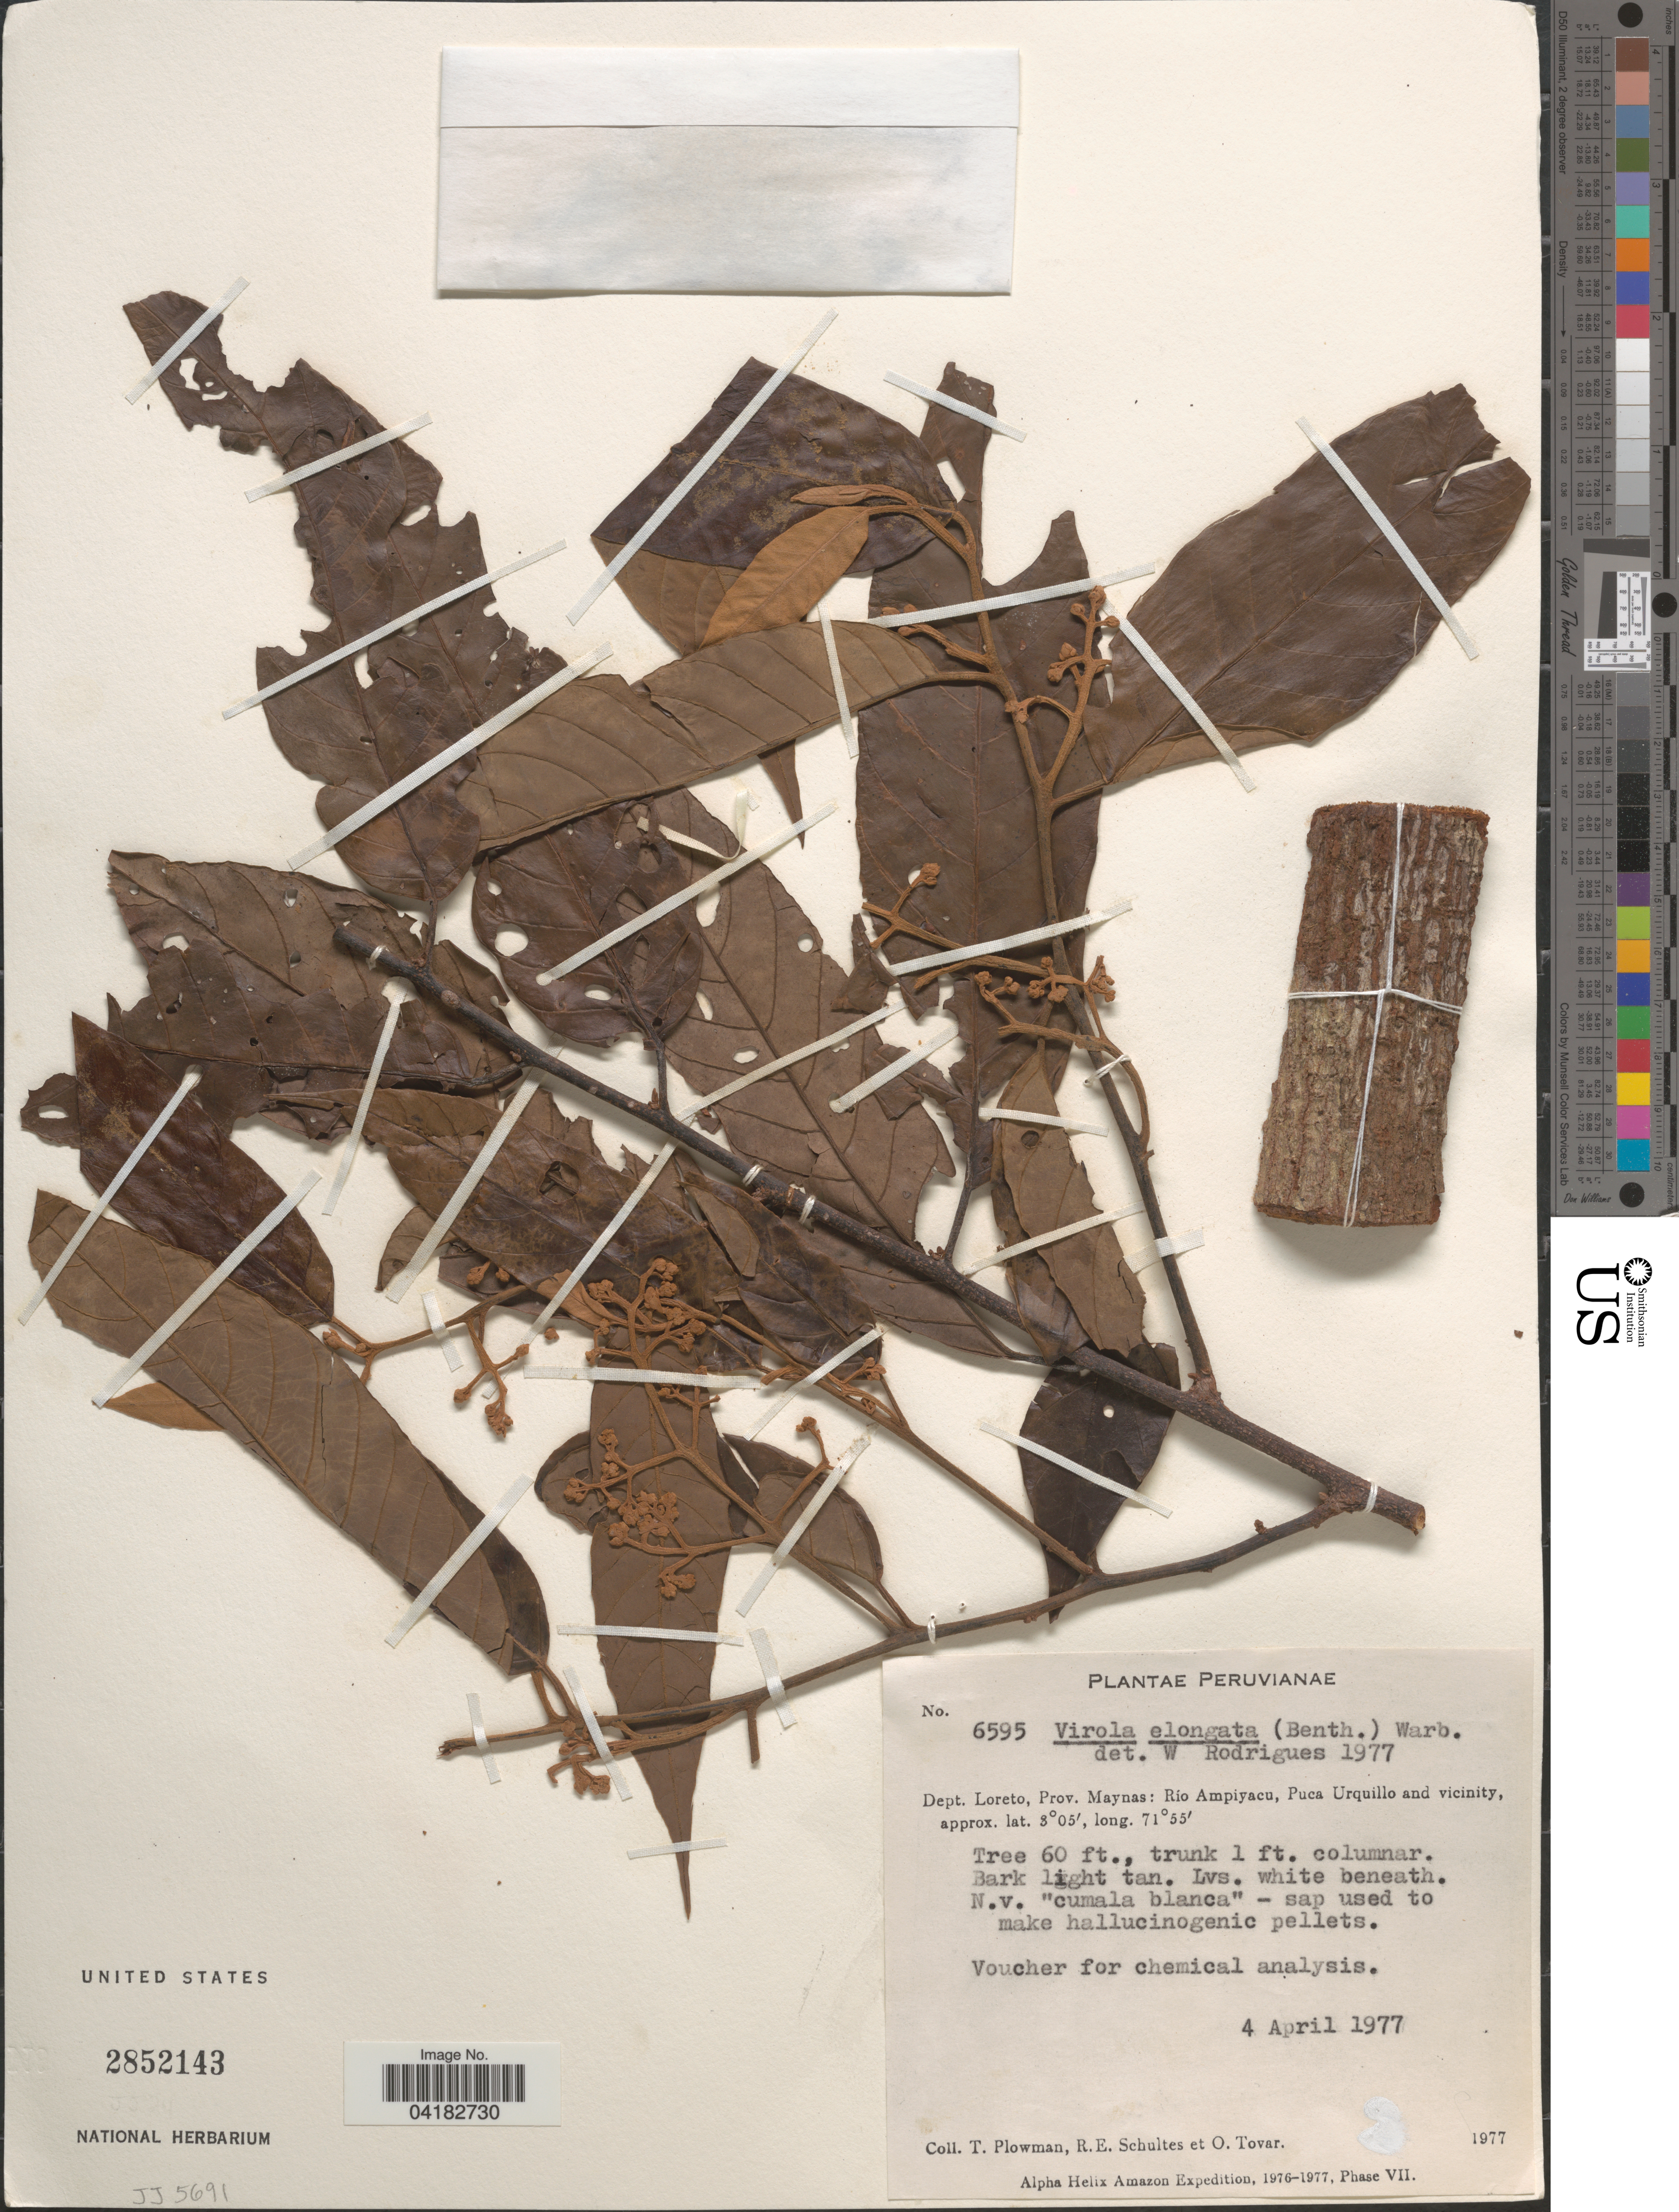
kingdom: Plantae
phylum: Tracheophyta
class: Magnoliopsida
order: Magnoliales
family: Myristicaceae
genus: Virola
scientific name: Virola elongata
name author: (Benth.) Warb.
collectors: T. Plowman, R. E. Schultes & Ó. Tovar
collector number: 6595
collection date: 1977-04-04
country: Peru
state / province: Loreto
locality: Alpha Helix Amazon Expedition, 1976-1977, Phase VII. Dept. Loreto, Prov. Maynas: Río Ampiyacu, Puca Urquillo and vicinity.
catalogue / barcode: US 2852143